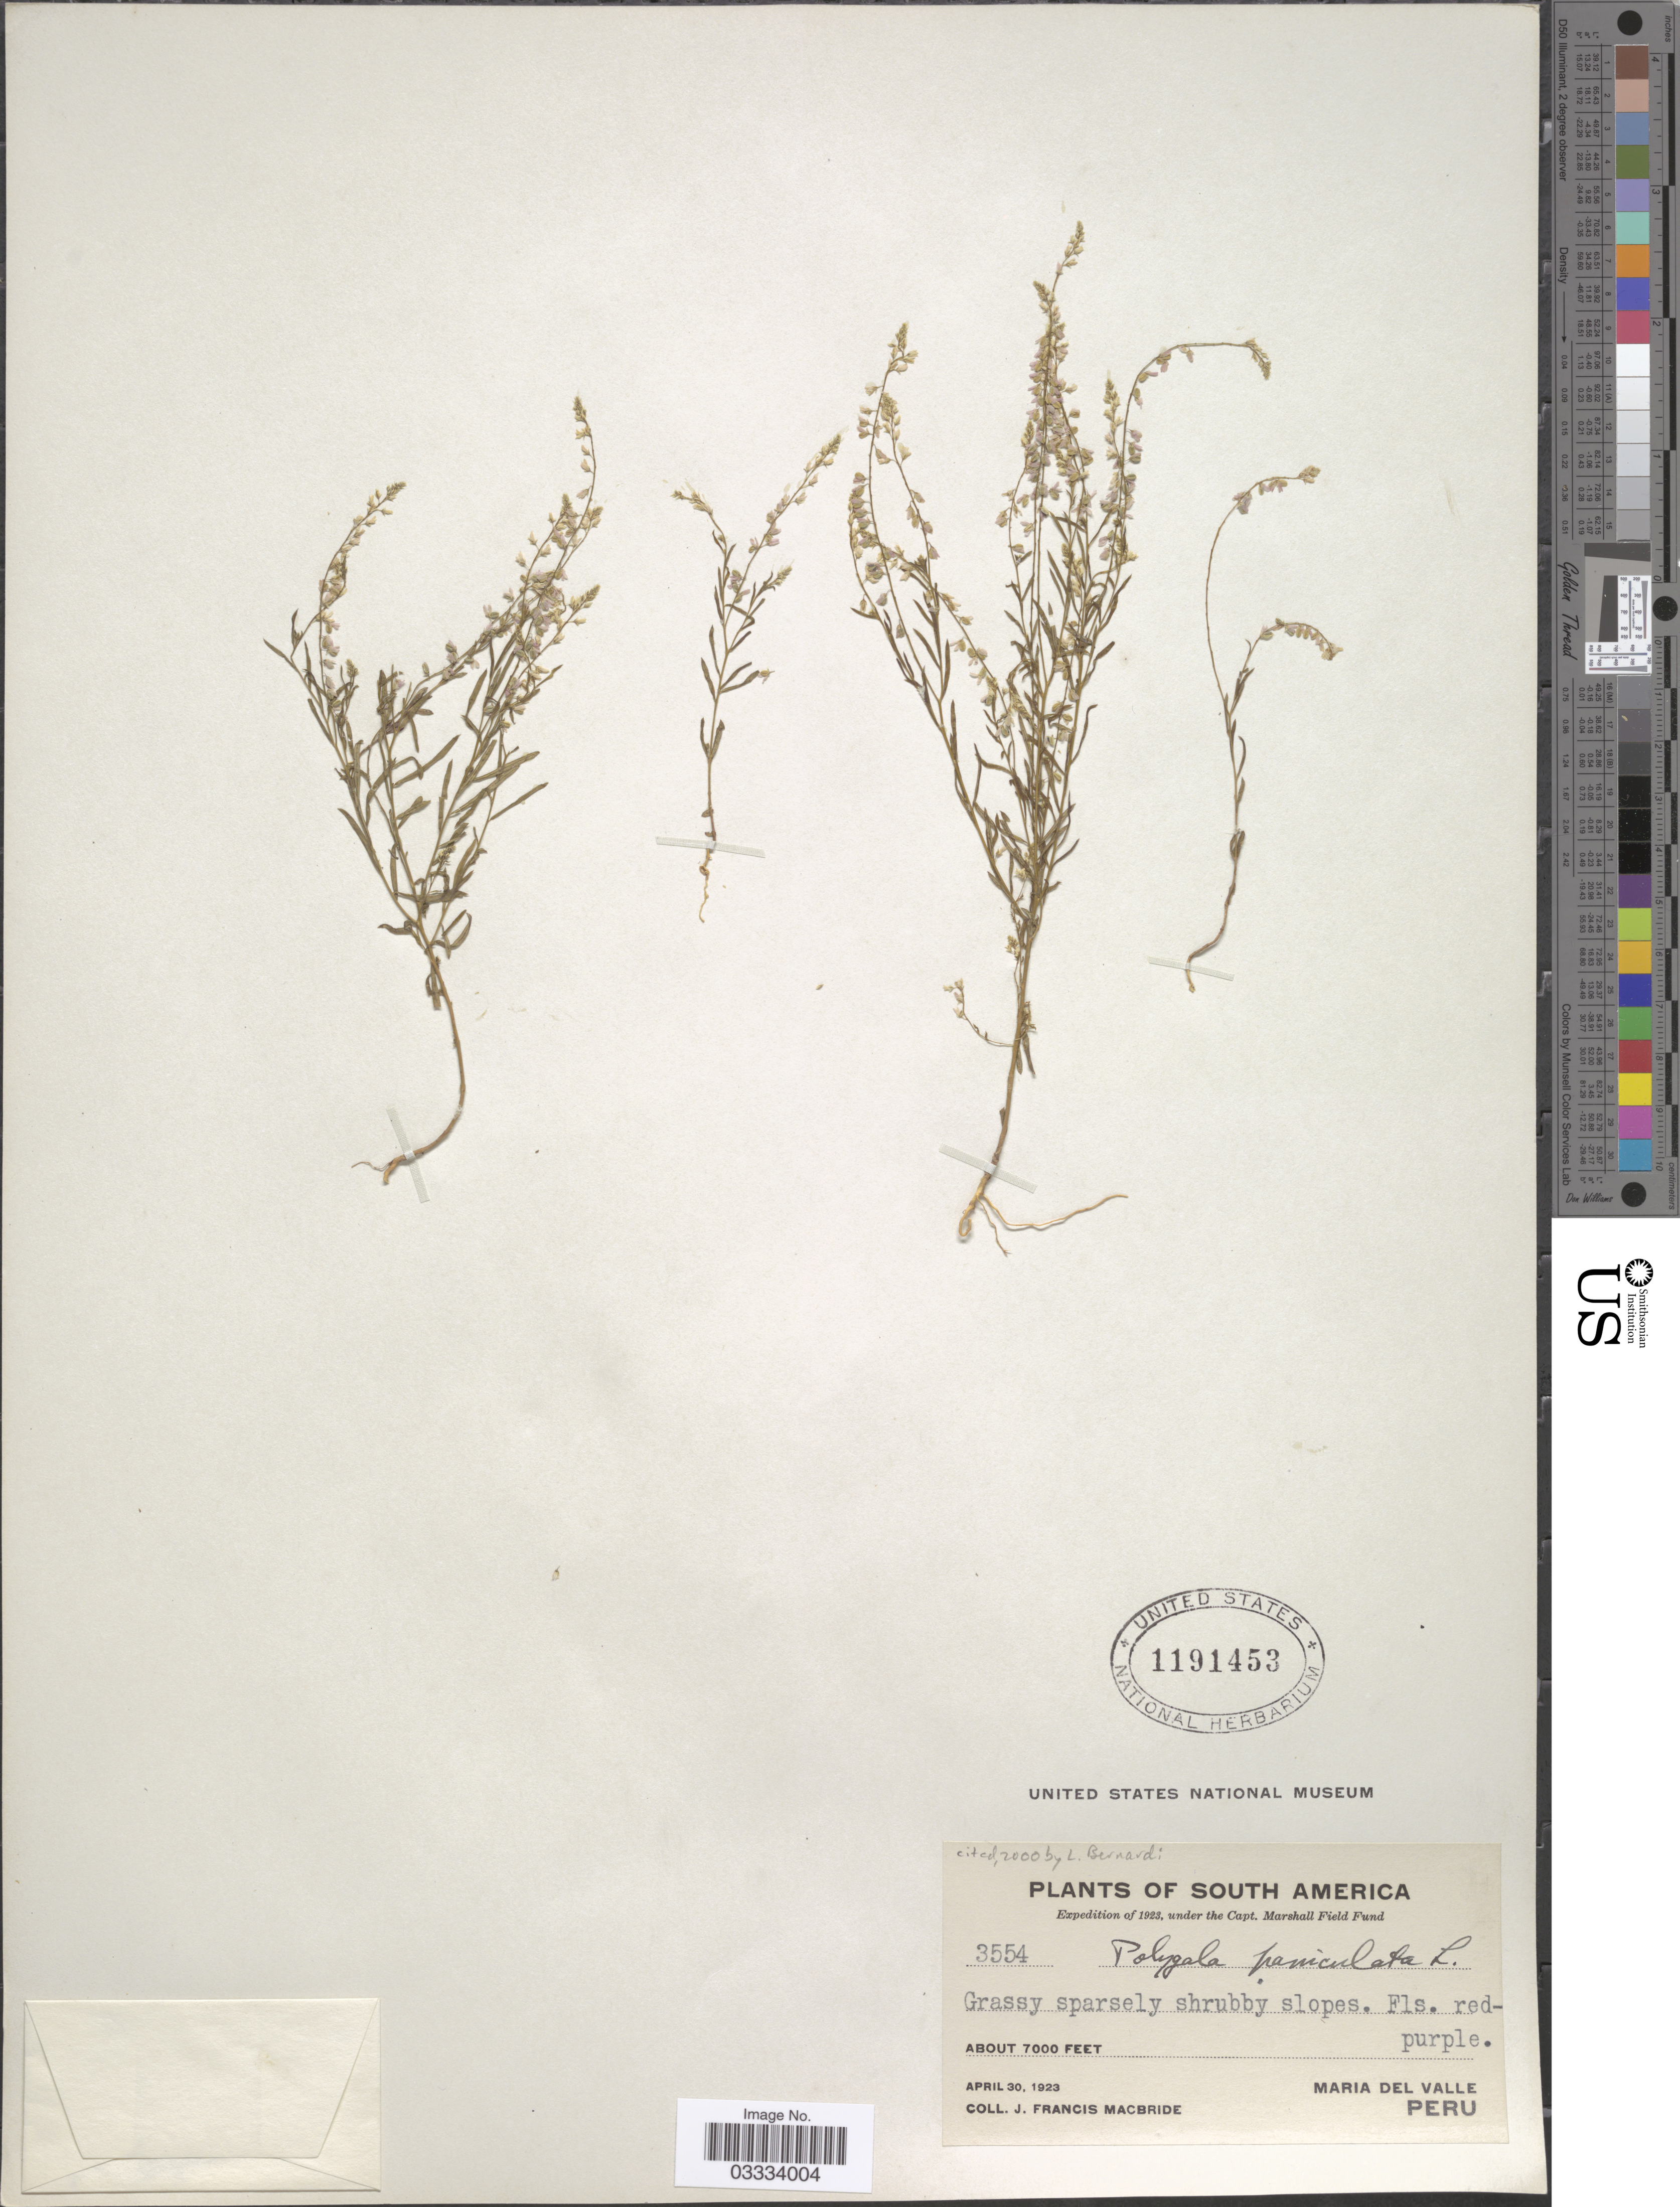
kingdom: Plantae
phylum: Tracheophyta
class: Magnoliopsida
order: Fabales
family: Polygalaceae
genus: Polygala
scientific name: Polygala paniculata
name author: L.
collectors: J. F. Macbride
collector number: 3554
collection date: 1923-04-30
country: Peru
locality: Maria del Valle.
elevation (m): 2134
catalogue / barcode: US 1191453